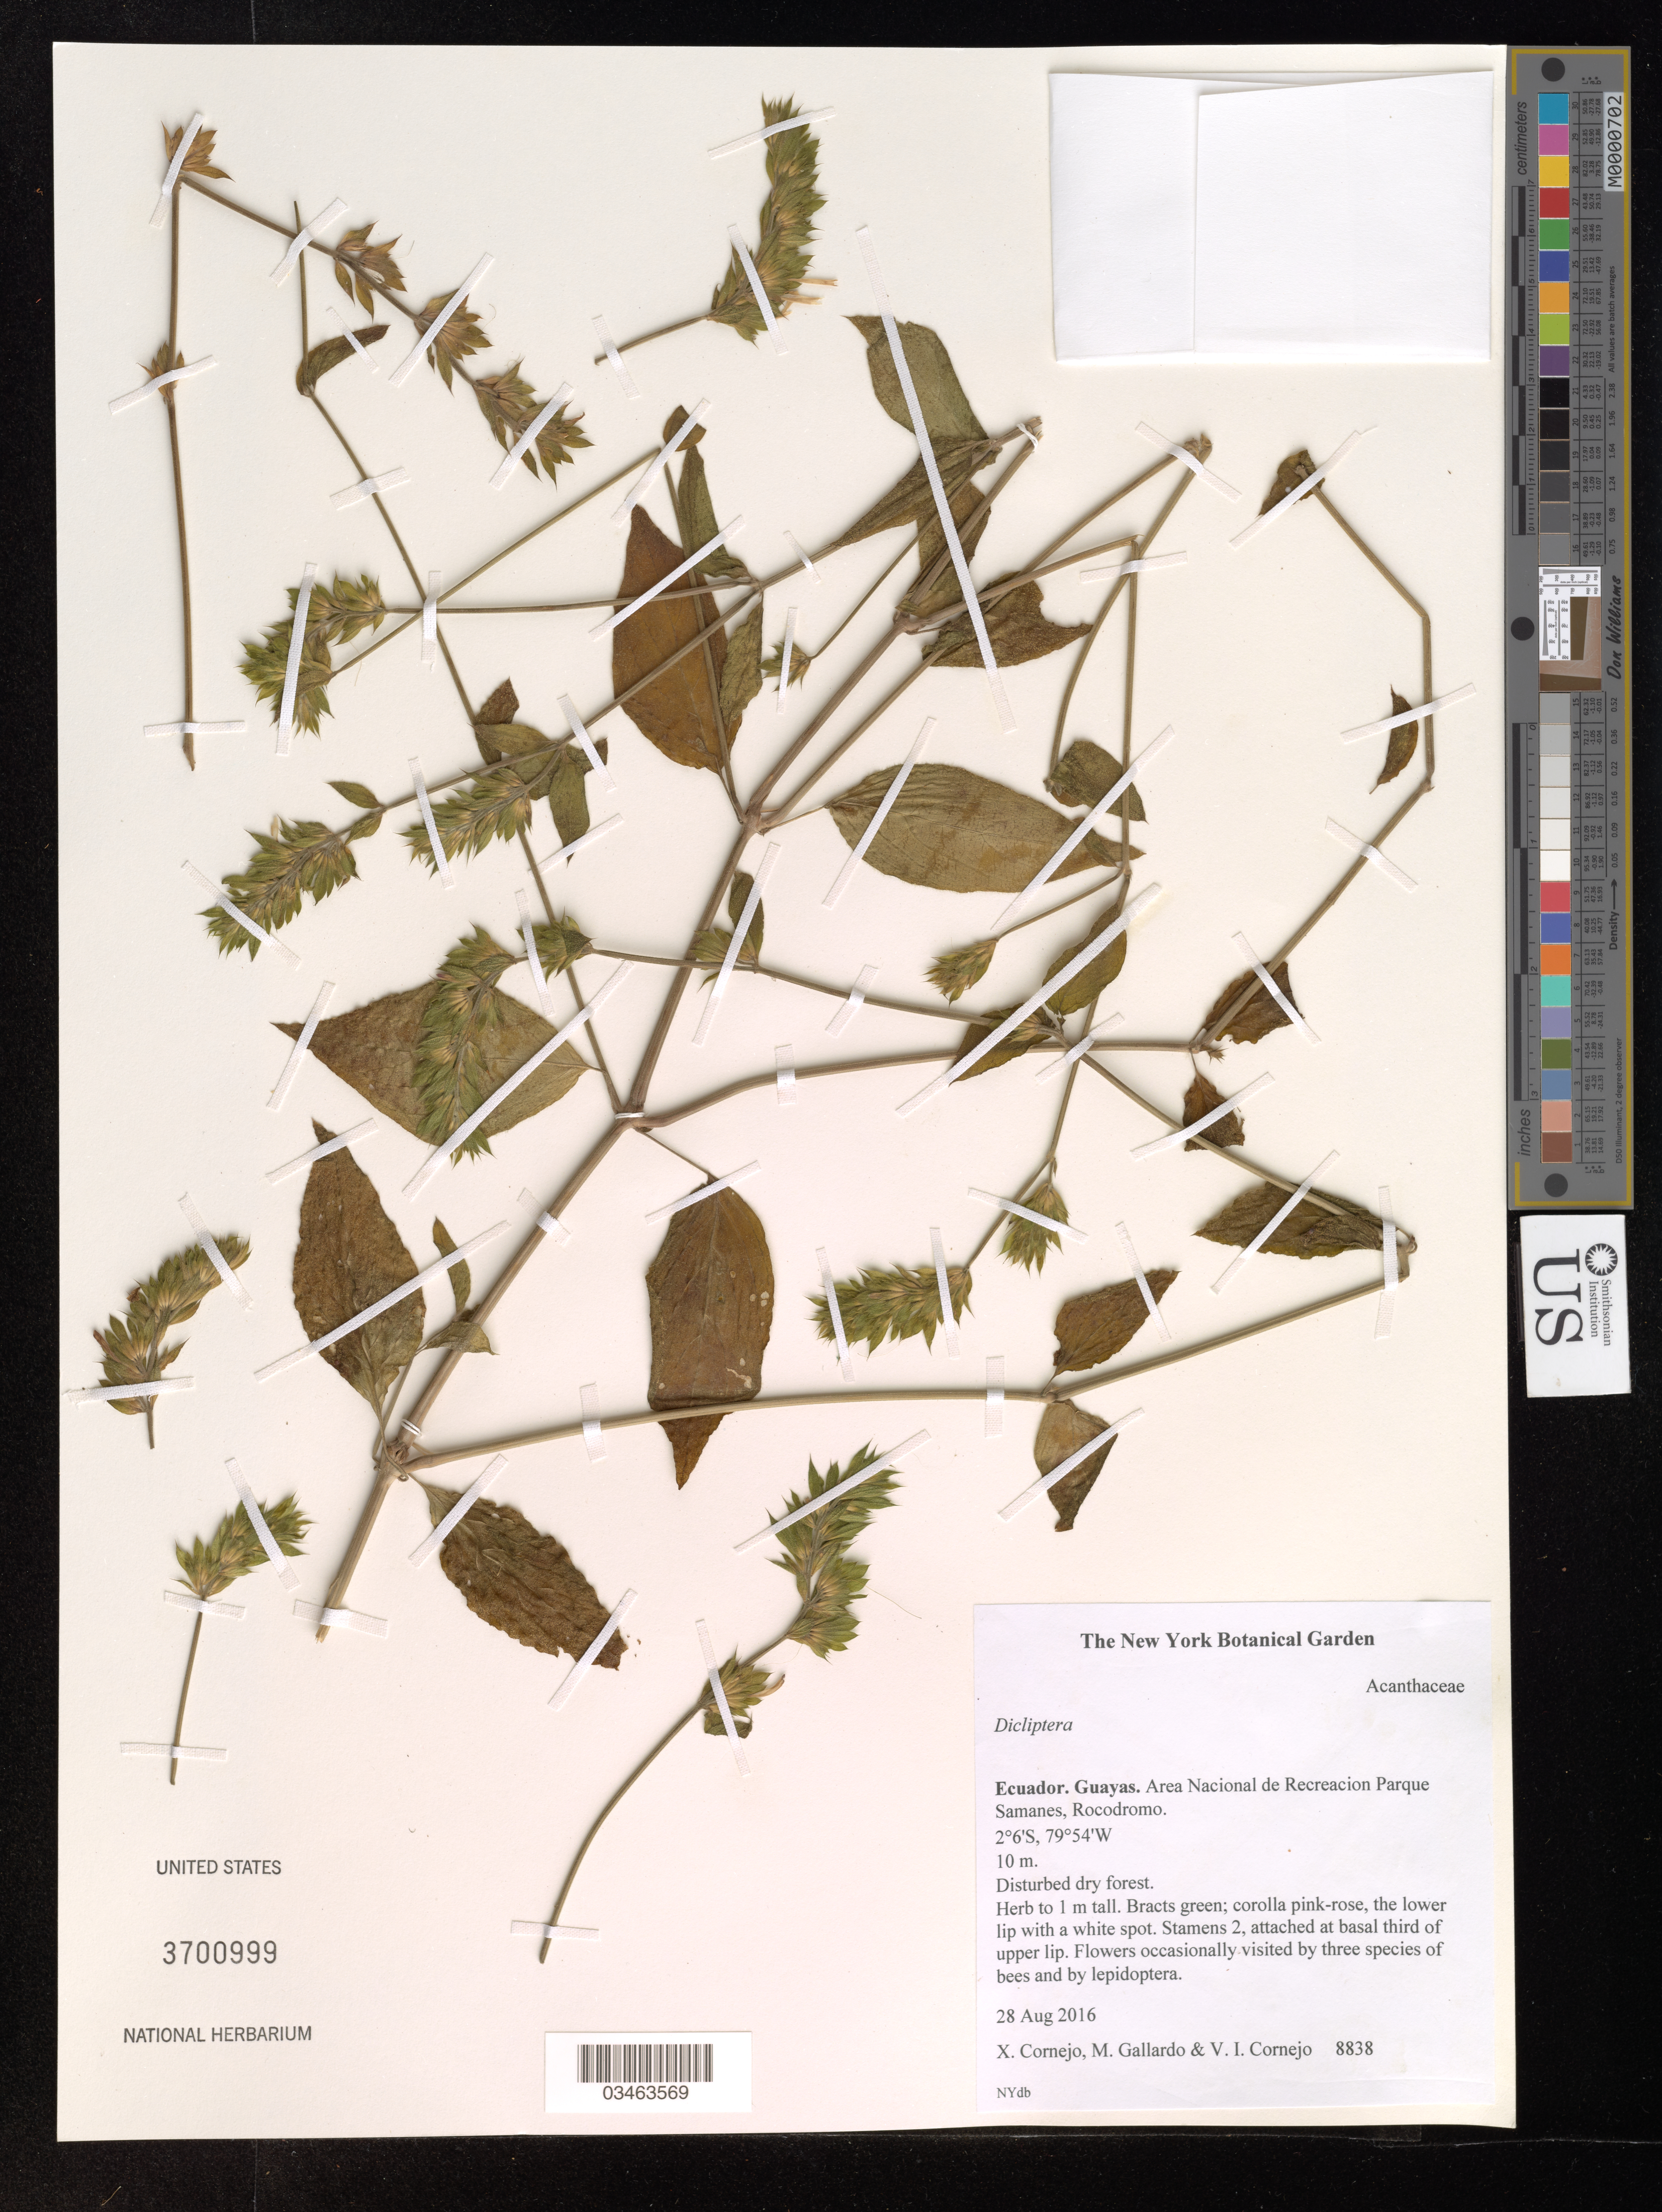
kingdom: Plantae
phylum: Tracheophyta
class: Magnoliopsida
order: Lamiales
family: Acanthaceae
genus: Dicliptera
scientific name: Dicliptera sp.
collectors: X. Cornejo & M. Gallardo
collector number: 8838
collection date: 2016-08-28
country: Ecuador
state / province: Guayas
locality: Area Nacional de Recreacion Parque Samanes, Rocodromo.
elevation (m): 10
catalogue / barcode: US 3700999